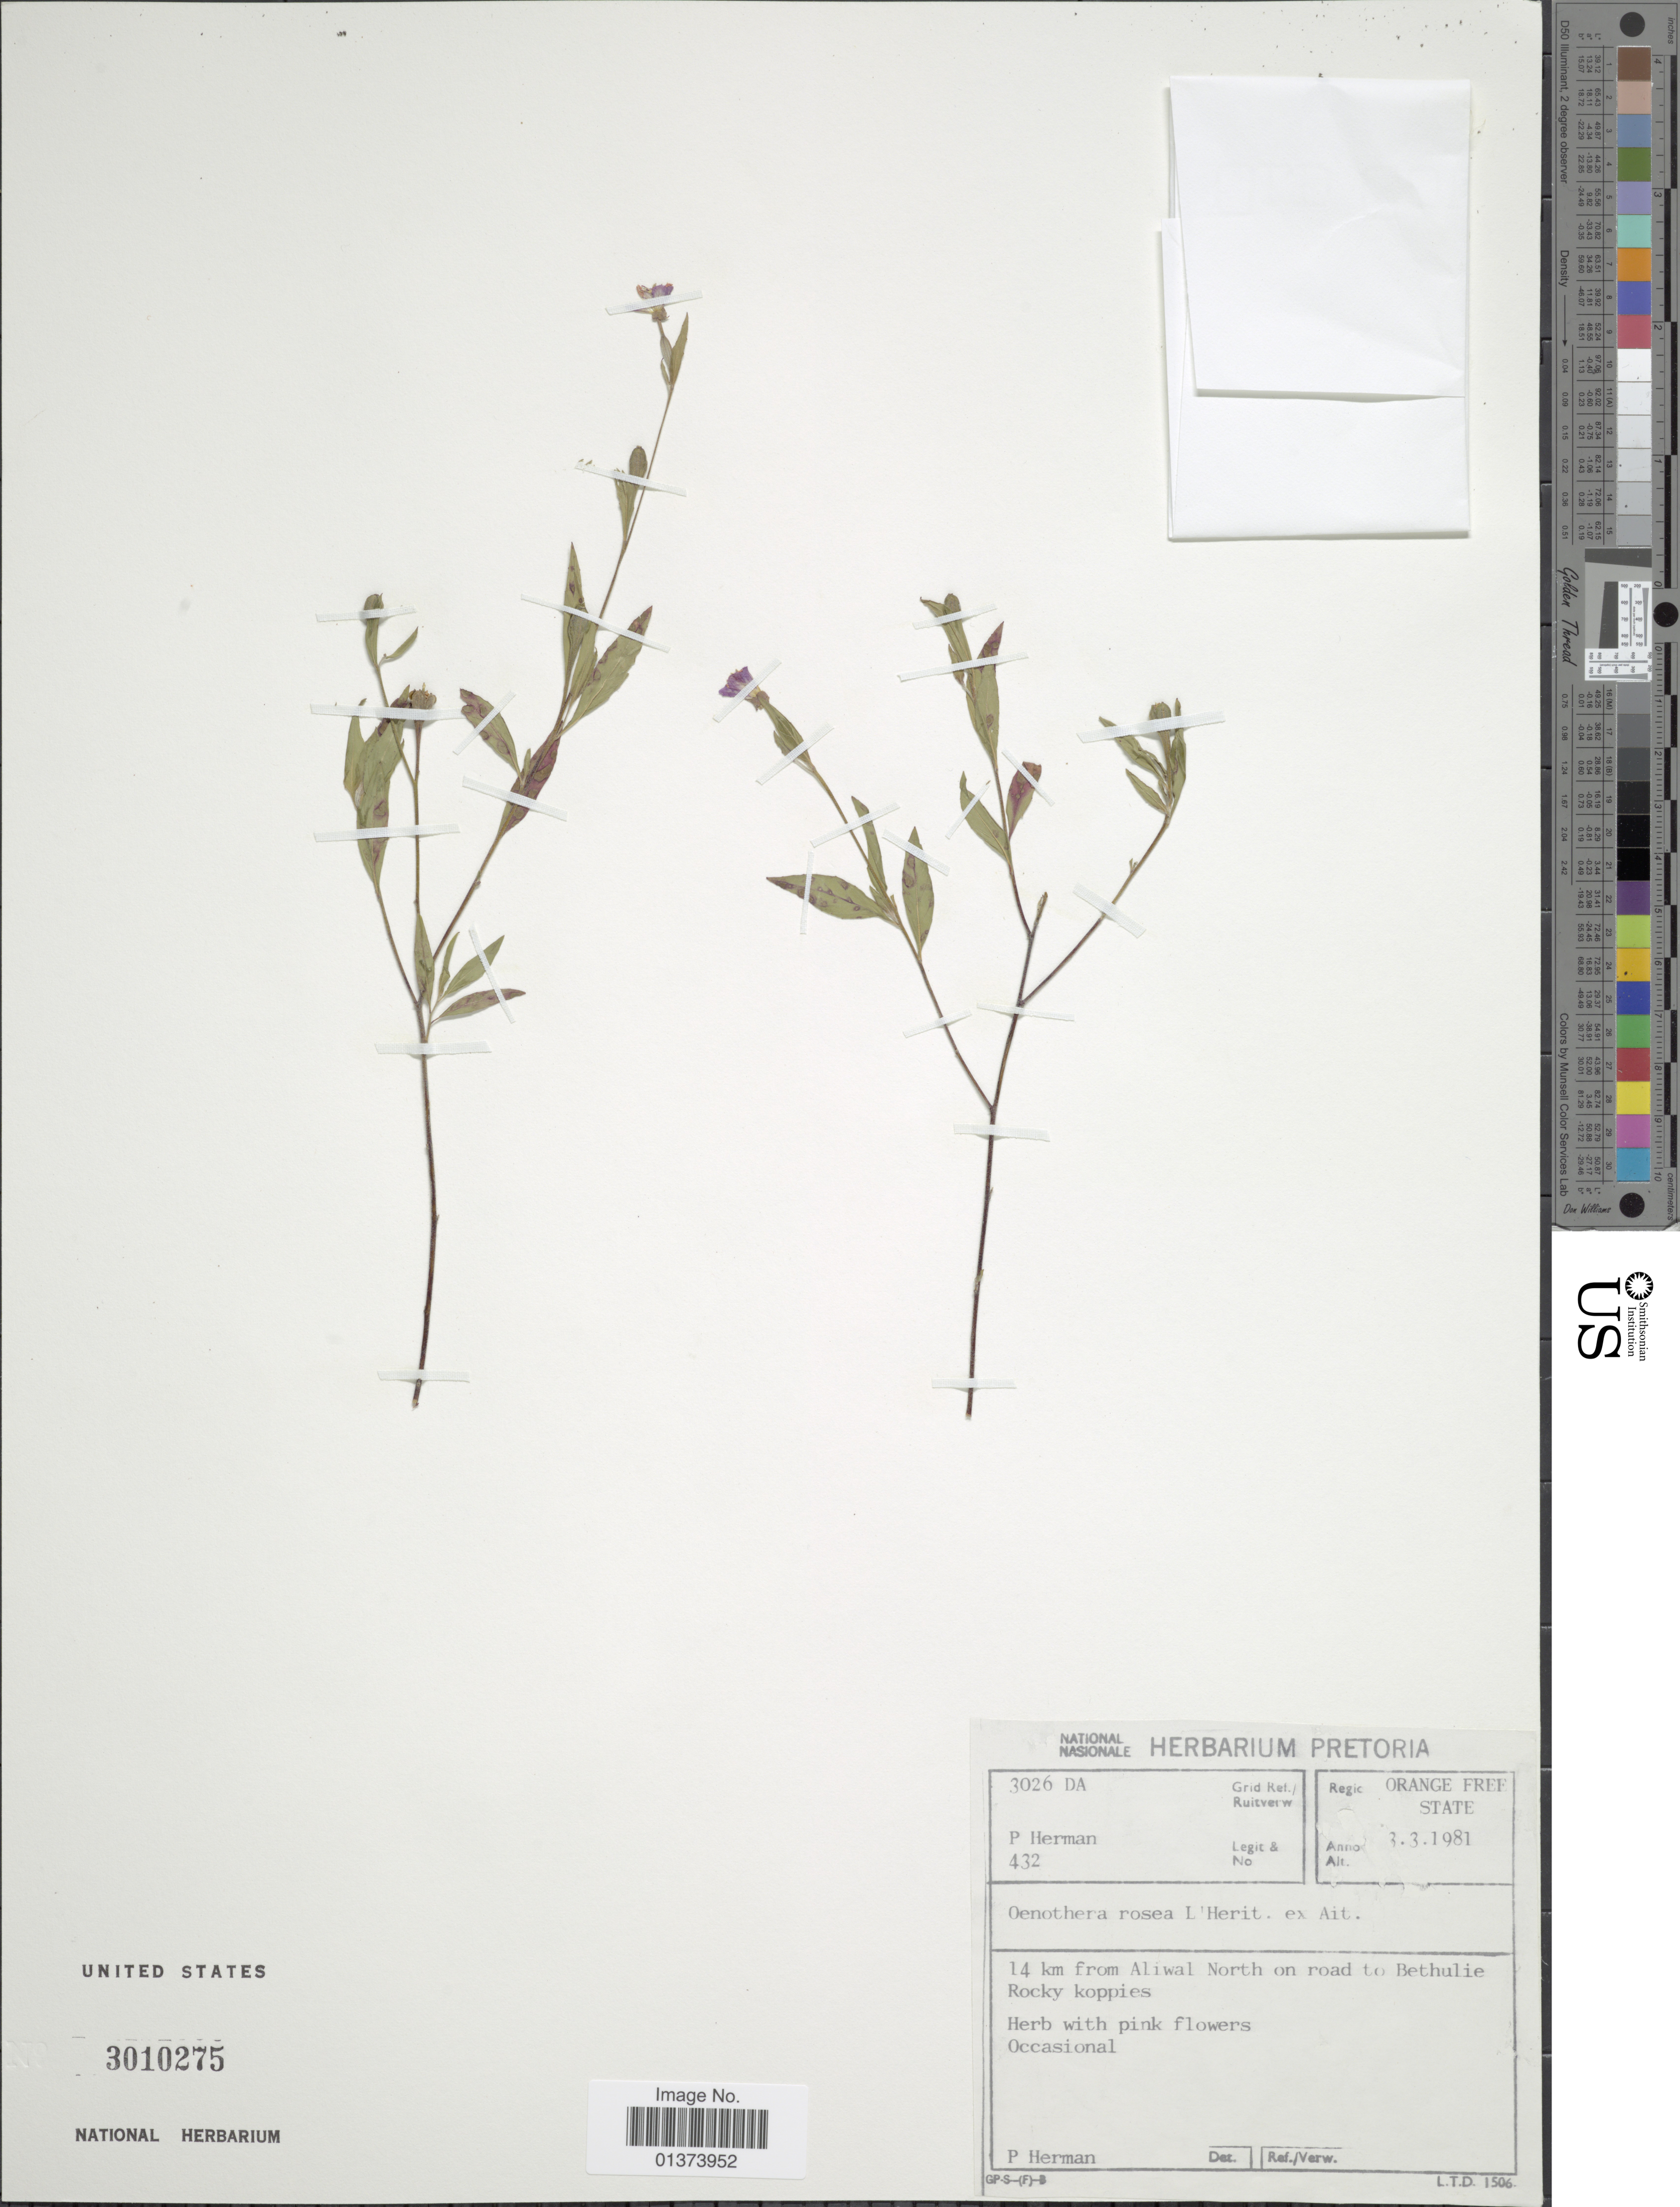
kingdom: Plantae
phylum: Tracheophyta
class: Magnoliopsida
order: Myrtales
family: Onagraceae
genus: Oenothera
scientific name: Oenothera rosea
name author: L'Hér. ex Aiton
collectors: P. Herman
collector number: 432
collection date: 1981-03-03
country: South Africa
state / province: Free State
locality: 14 km from Aliwal North on road to Bethulie Rocky koppies. Regio Orange Free State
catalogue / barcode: US 3010275